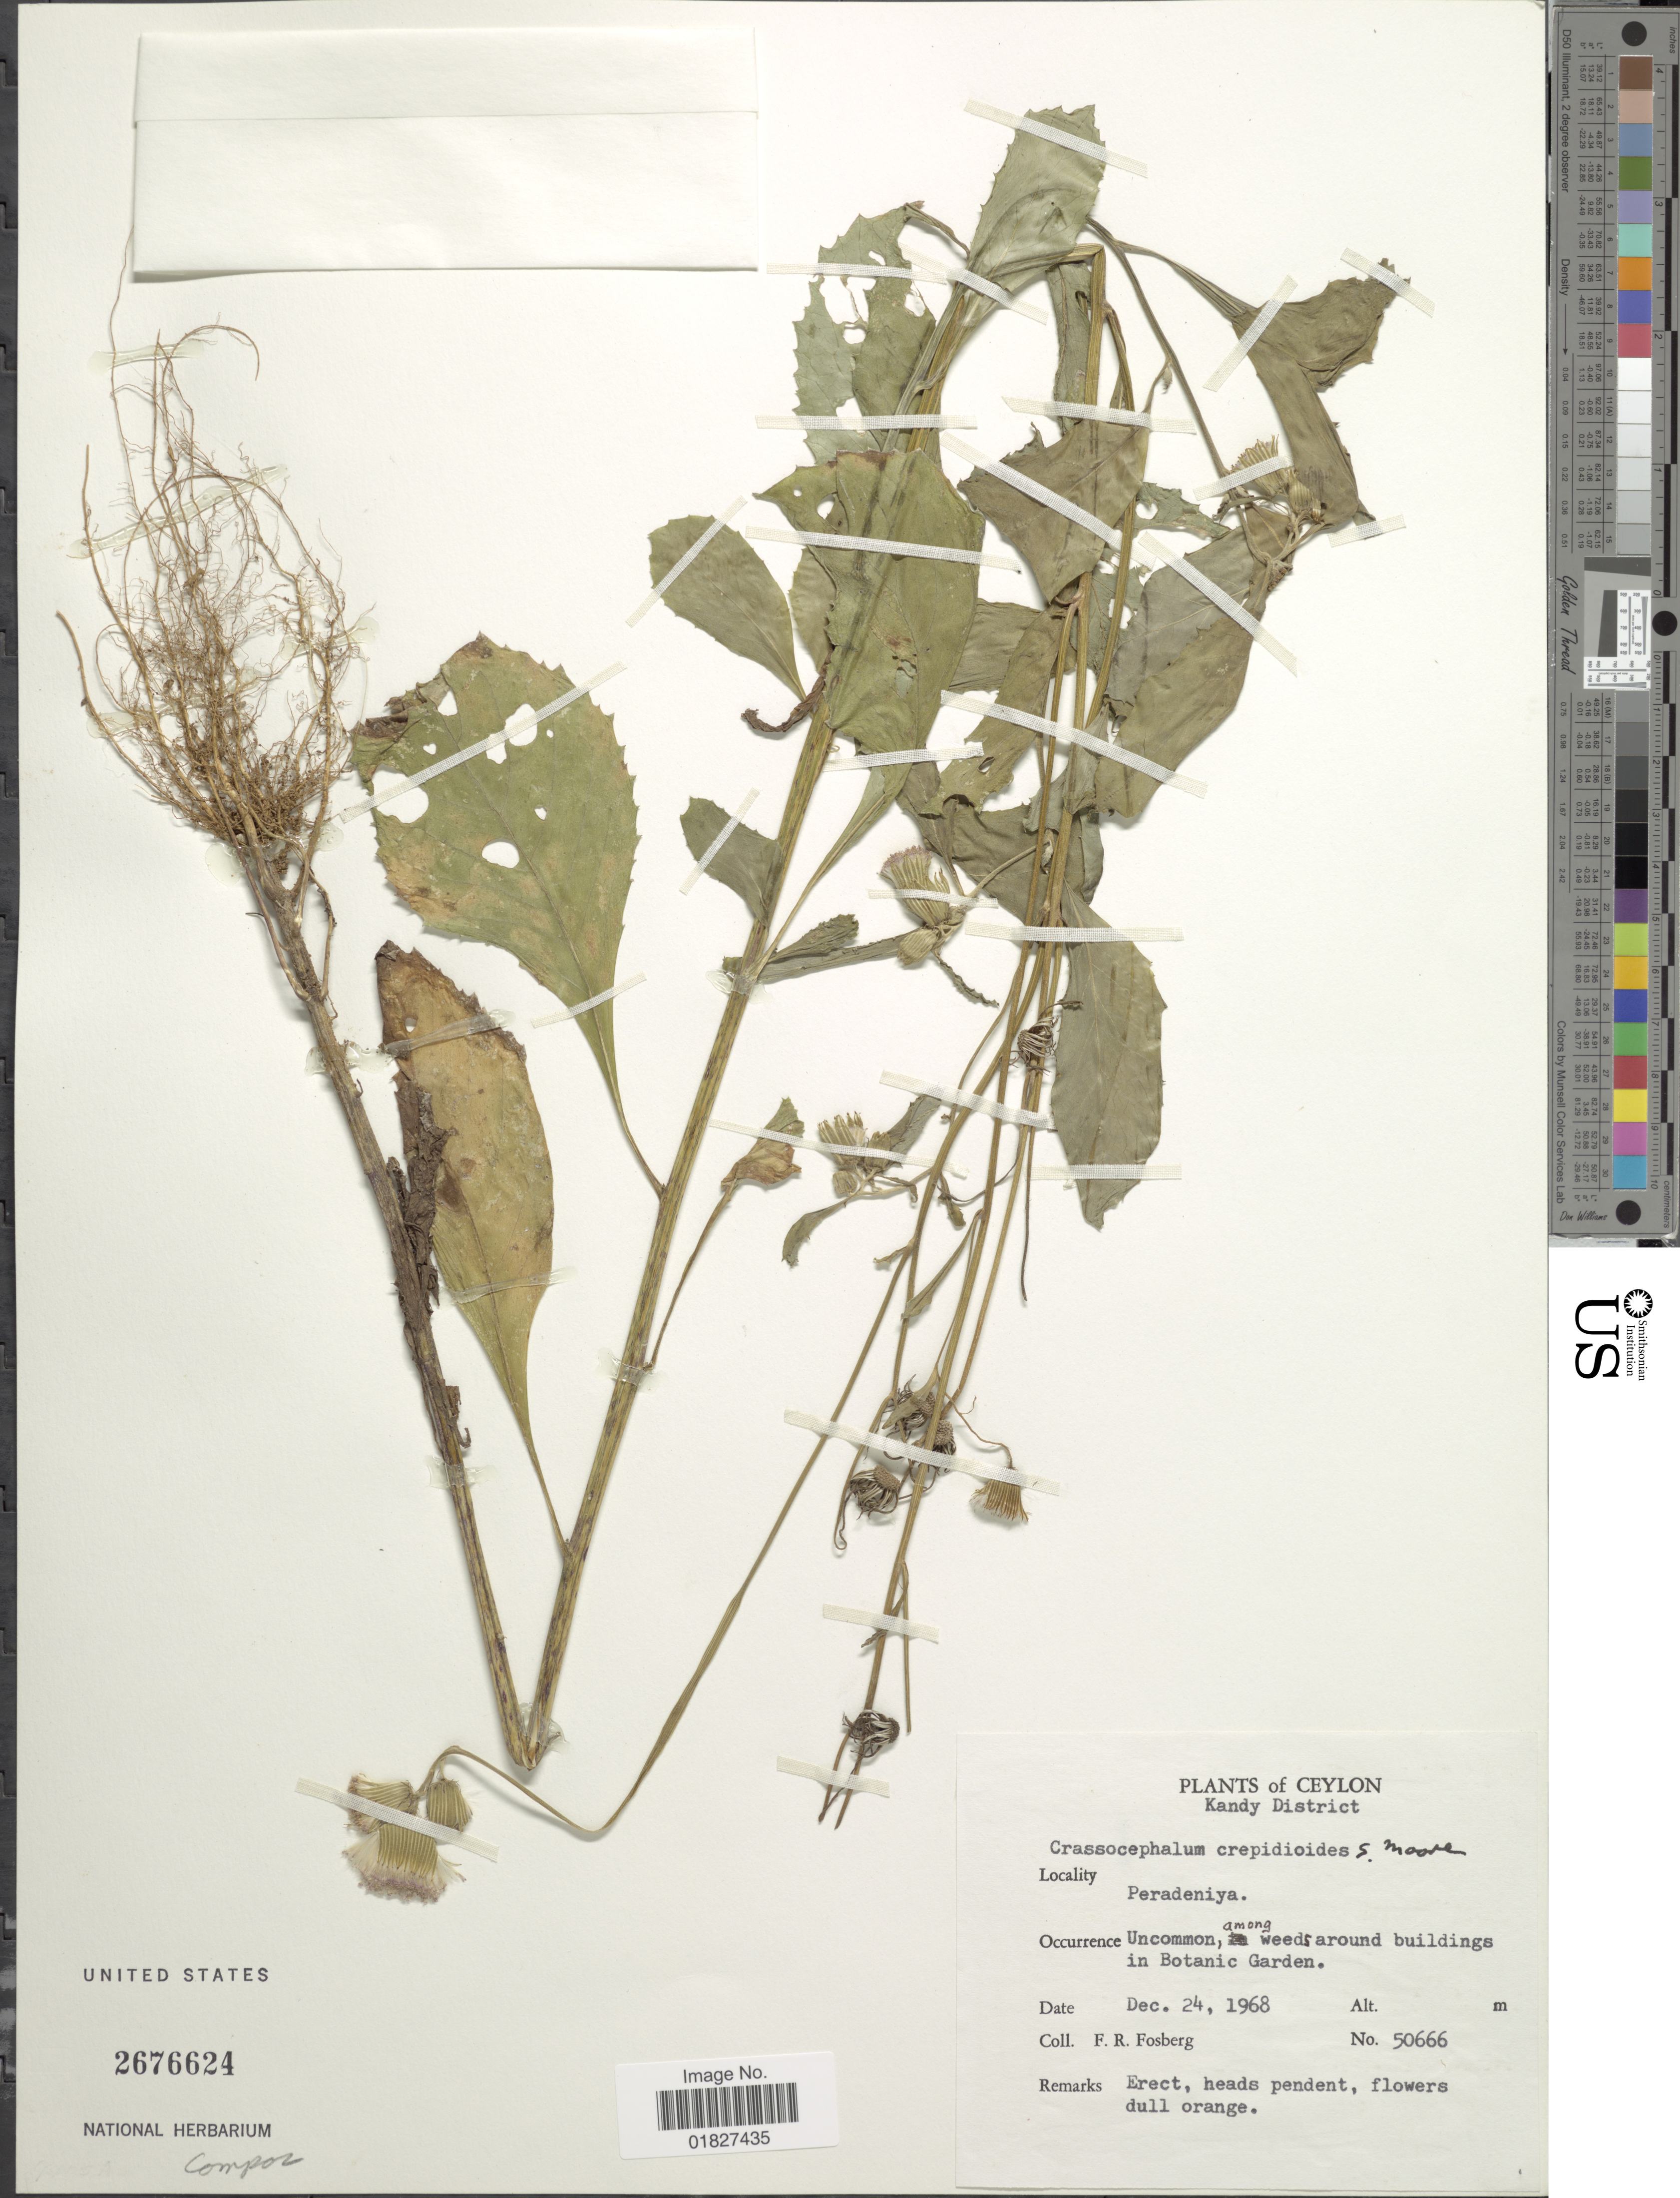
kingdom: Plantae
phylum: Tracheophyta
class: Magnoliopsida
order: Asterales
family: Asteraceae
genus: Crassocephalum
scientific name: Crassocephalum crepidioides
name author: (Benth.) S. Moore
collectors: F. R. Fosberg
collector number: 50666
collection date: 1968-12-24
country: Sri Lanka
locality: Ceylon, Kandy District, Perandeniya, around buildings in Botanic Garden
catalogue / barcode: US 2676624